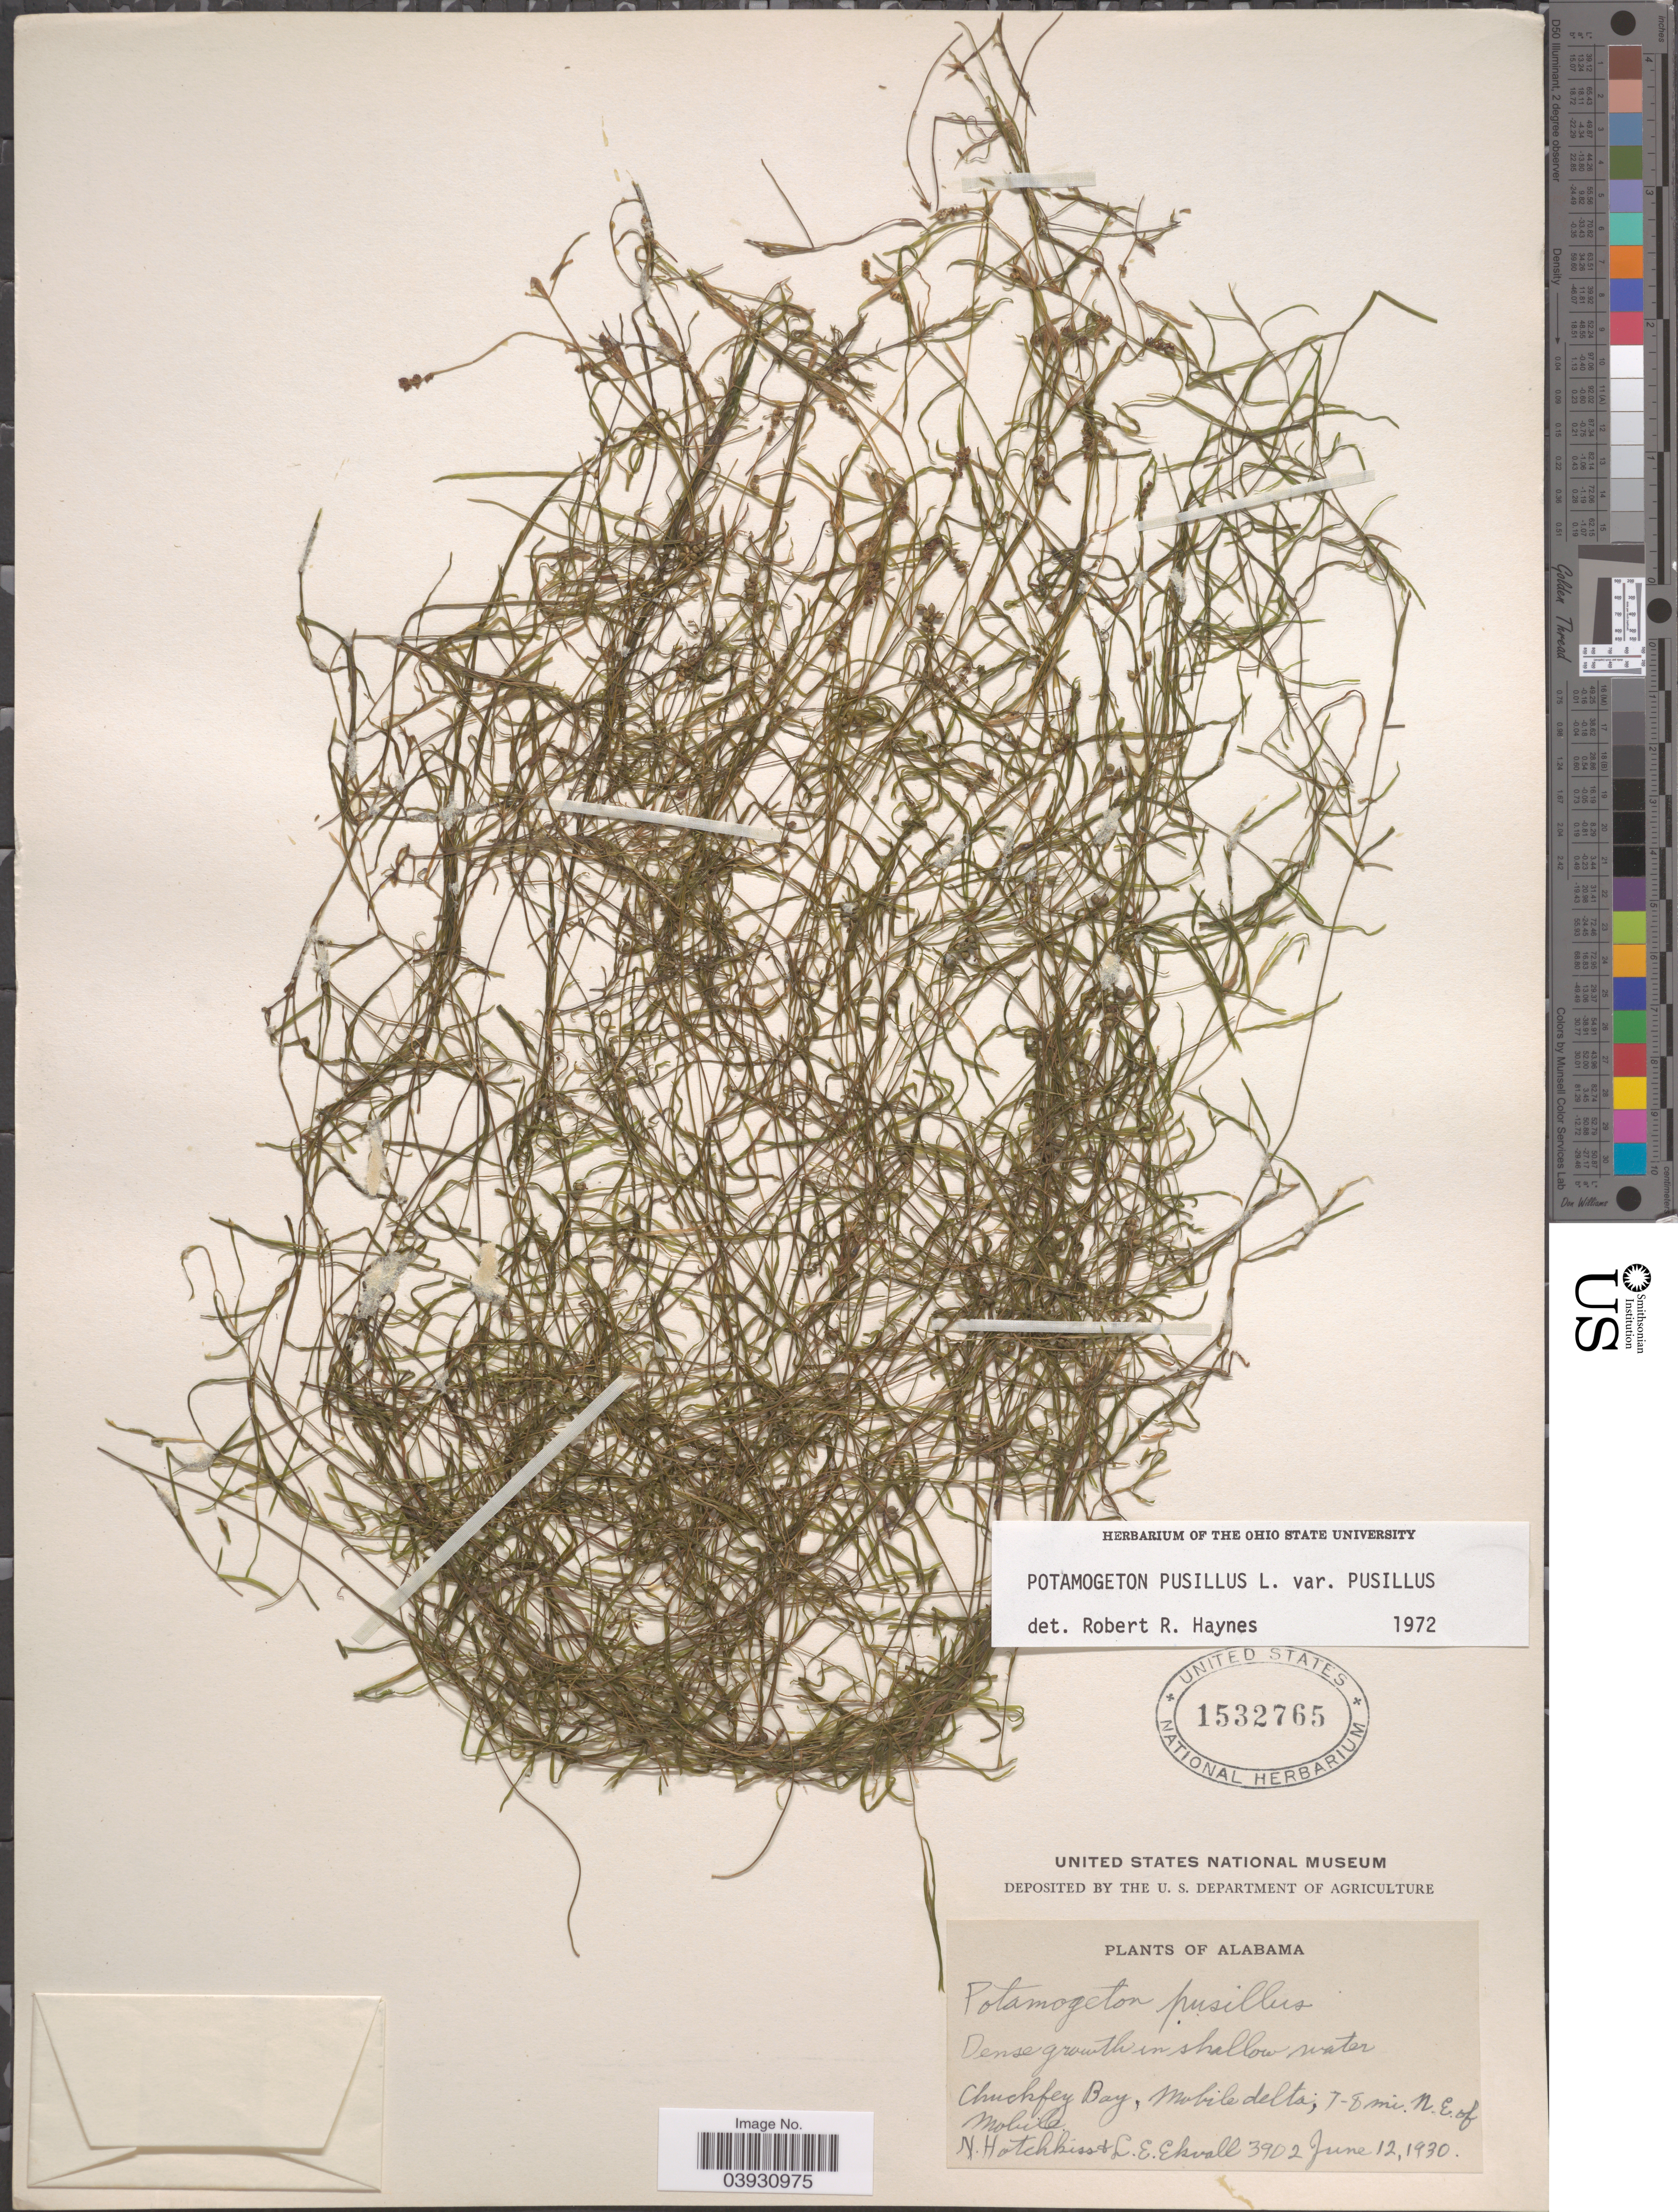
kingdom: Plantae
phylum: Tracheophyta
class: Liliopsida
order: Alismatales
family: Potamogetonaceae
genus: Potamogeton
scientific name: Potamogeton pusillus var. pusillus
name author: L.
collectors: N. Hotchkiss & L. Ekvall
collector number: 3902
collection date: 1930-06-12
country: United States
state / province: Alabama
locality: Chuckfey Bay, Mobile delta; 7-8 mi. N.E. of Mobile.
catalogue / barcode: US 1532765